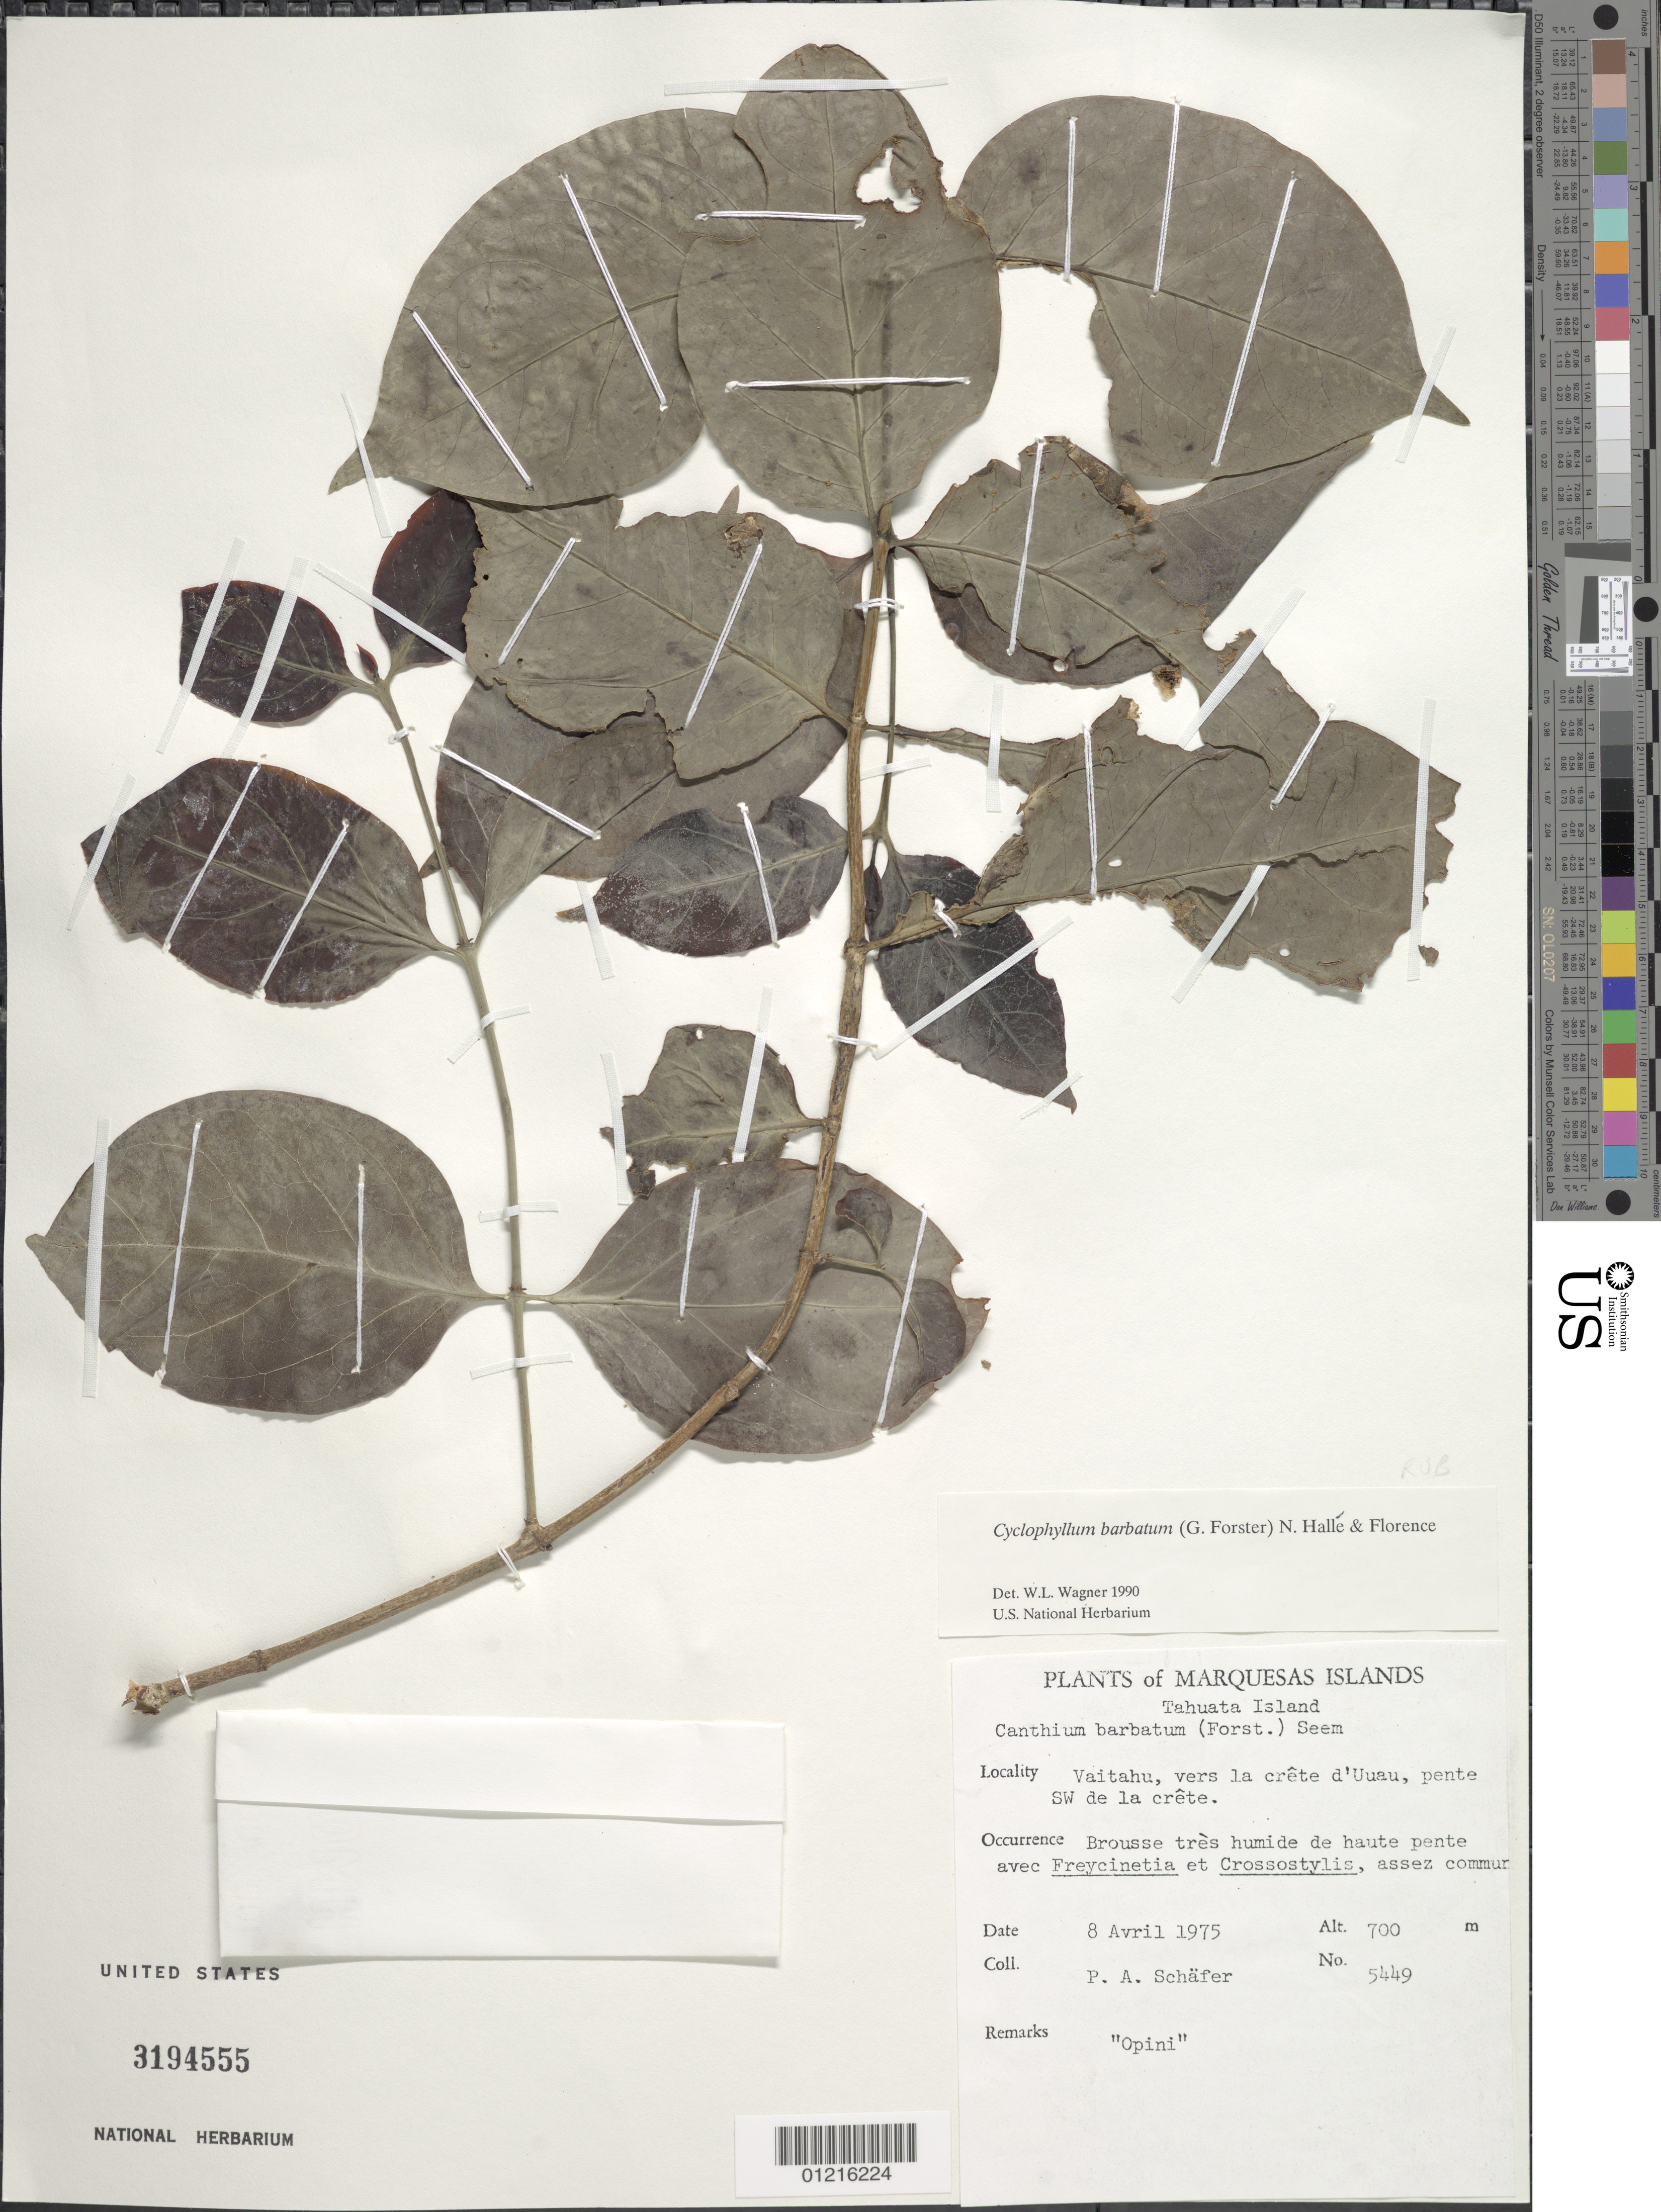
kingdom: Plantae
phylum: Tracheophyta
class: Magnoliopsida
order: Gentianales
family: Rubiaceae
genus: Cyclophyllum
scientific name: Cyclophyllum barbatum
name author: (G. Forst.) N. Hallé & J. Florence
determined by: Wagner, W. L., (BOT), Smithsonian Institution - National Museum of Natural History (UNITED STATES)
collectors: P. A. Schäfer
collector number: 5449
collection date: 1975-04-08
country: French Polynesia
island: Tahuata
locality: Vaitahu, vers la crête d'Uuau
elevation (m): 700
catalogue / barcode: US 3194555